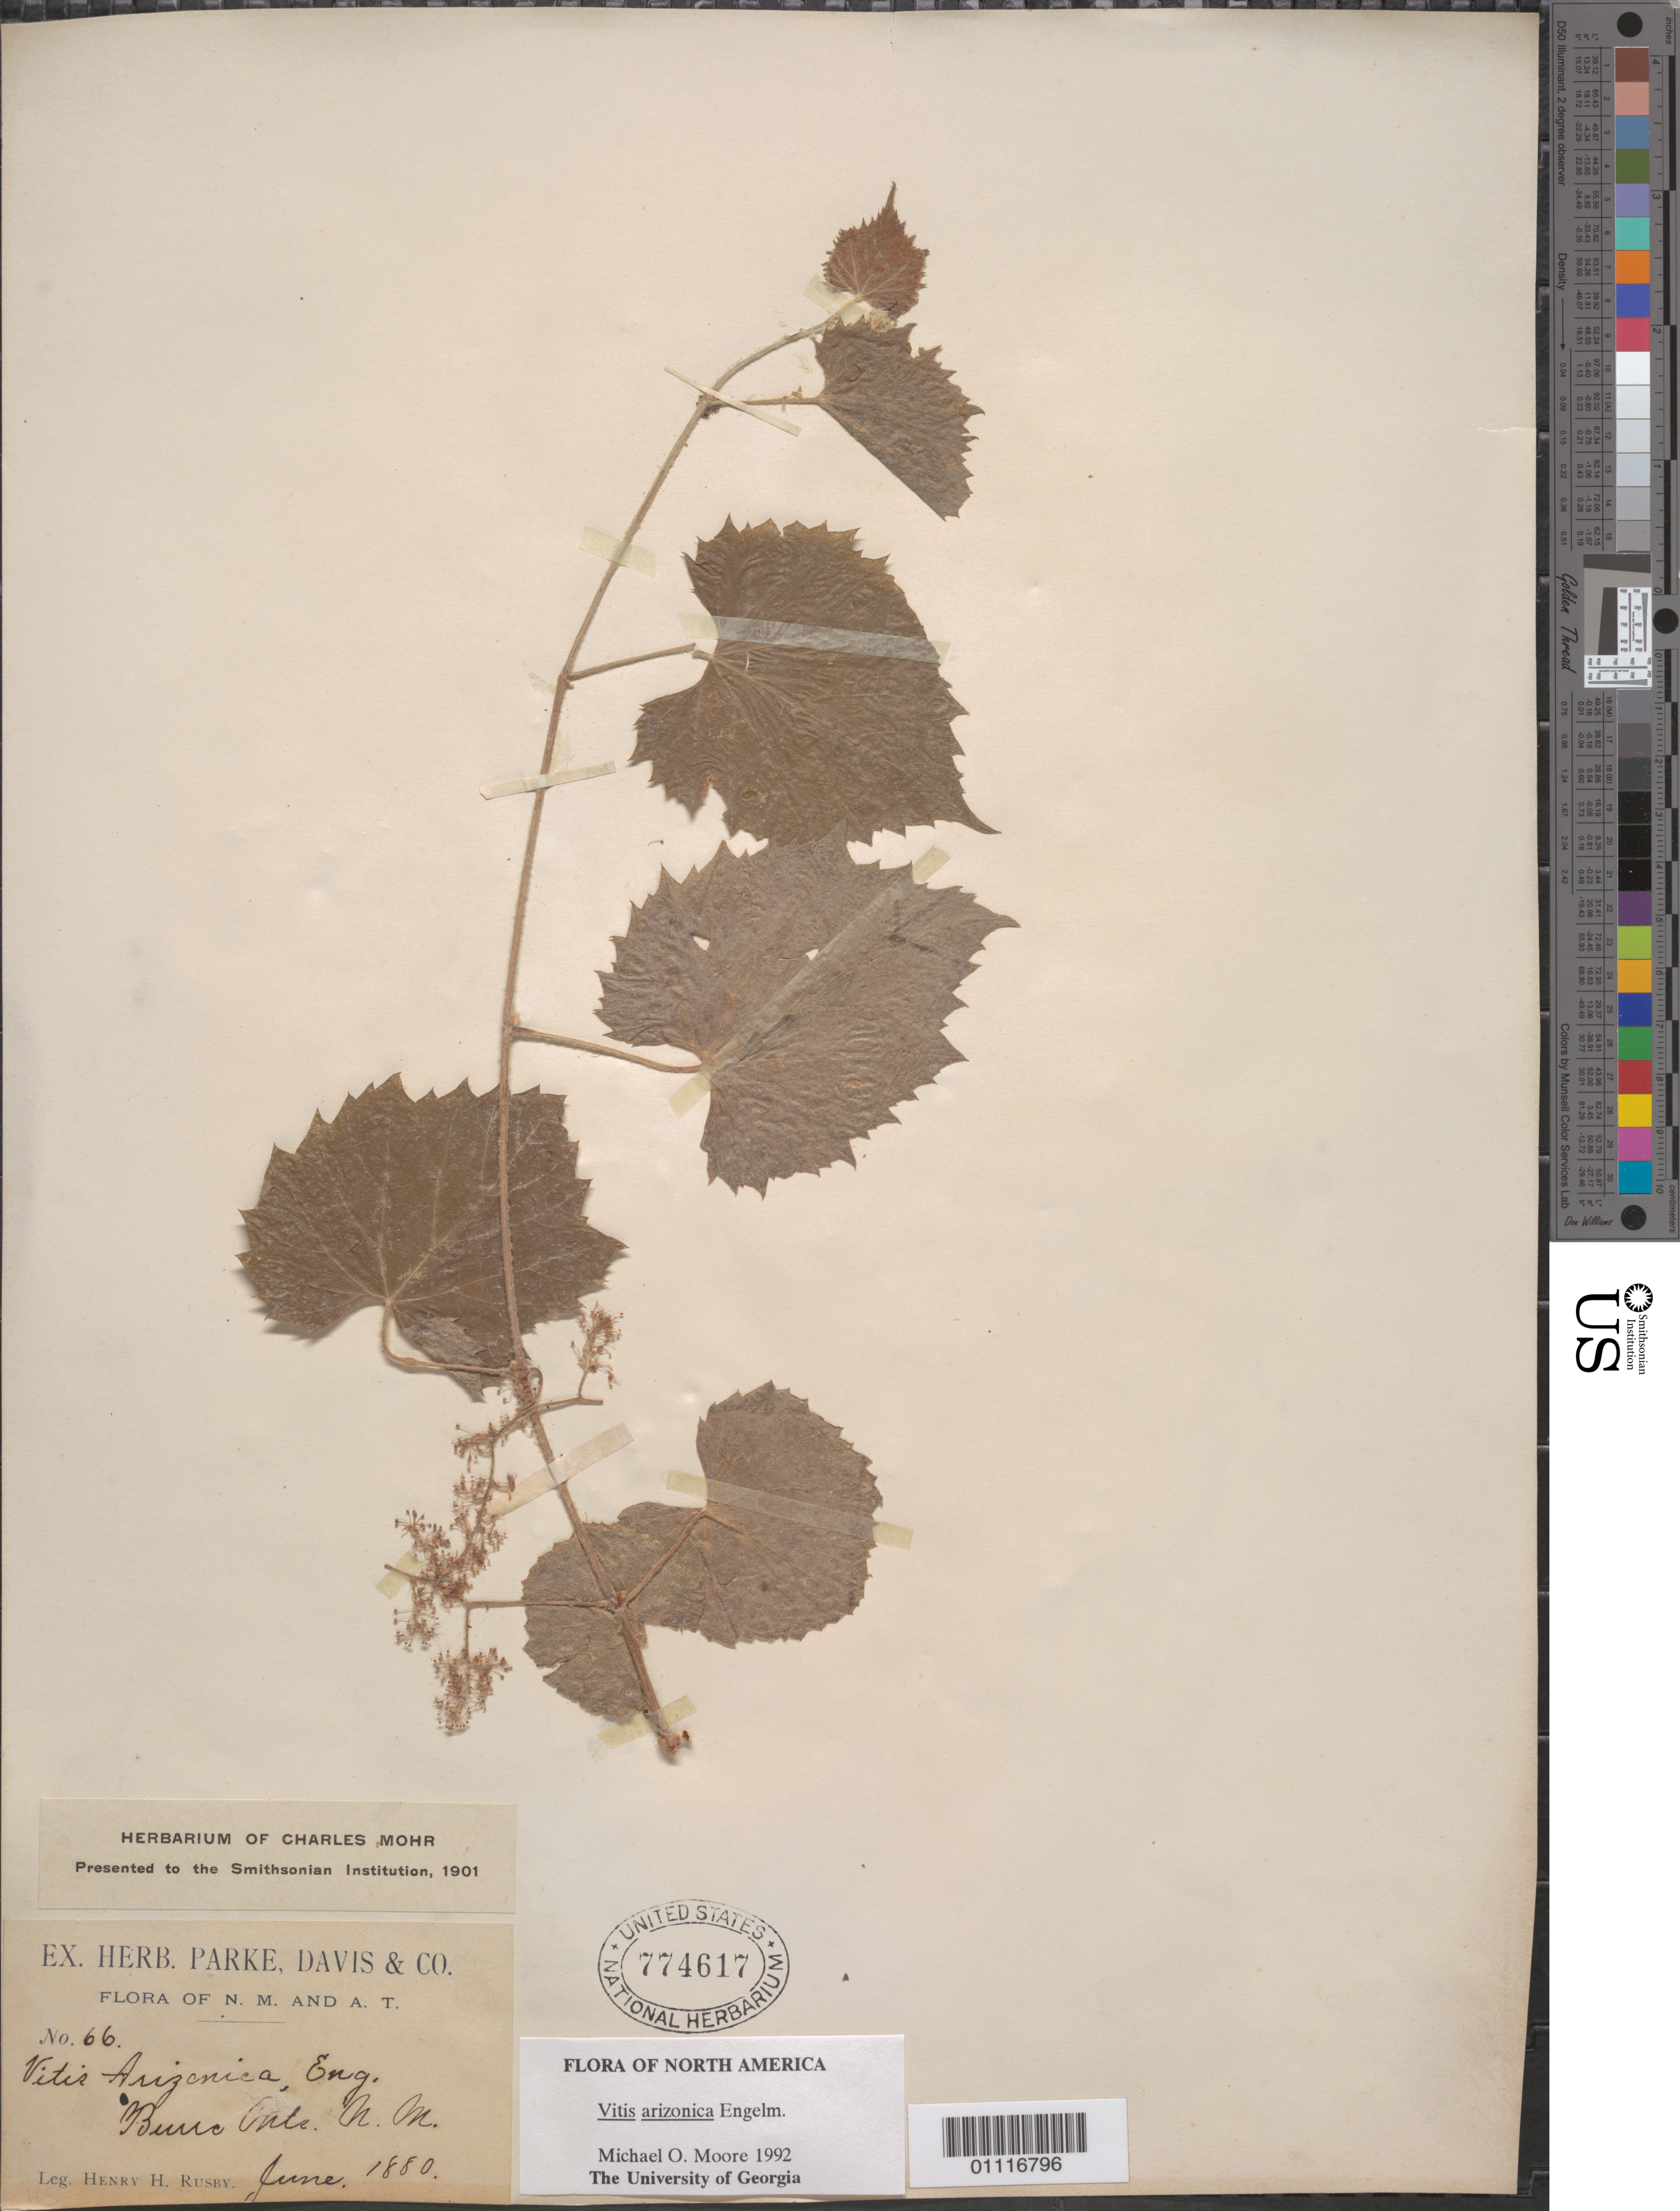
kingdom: Plantae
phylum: Tracheophyta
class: Magnoliopsida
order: Vitales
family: Vitaceae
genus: Vitis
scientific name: Vitis arizonica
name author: Engelm.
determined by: Moore, M. O.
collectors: H. H. Rusby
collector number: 66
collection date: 1880-06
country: United States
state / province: New Mexico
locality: Burro Mts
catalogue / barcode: US 774617